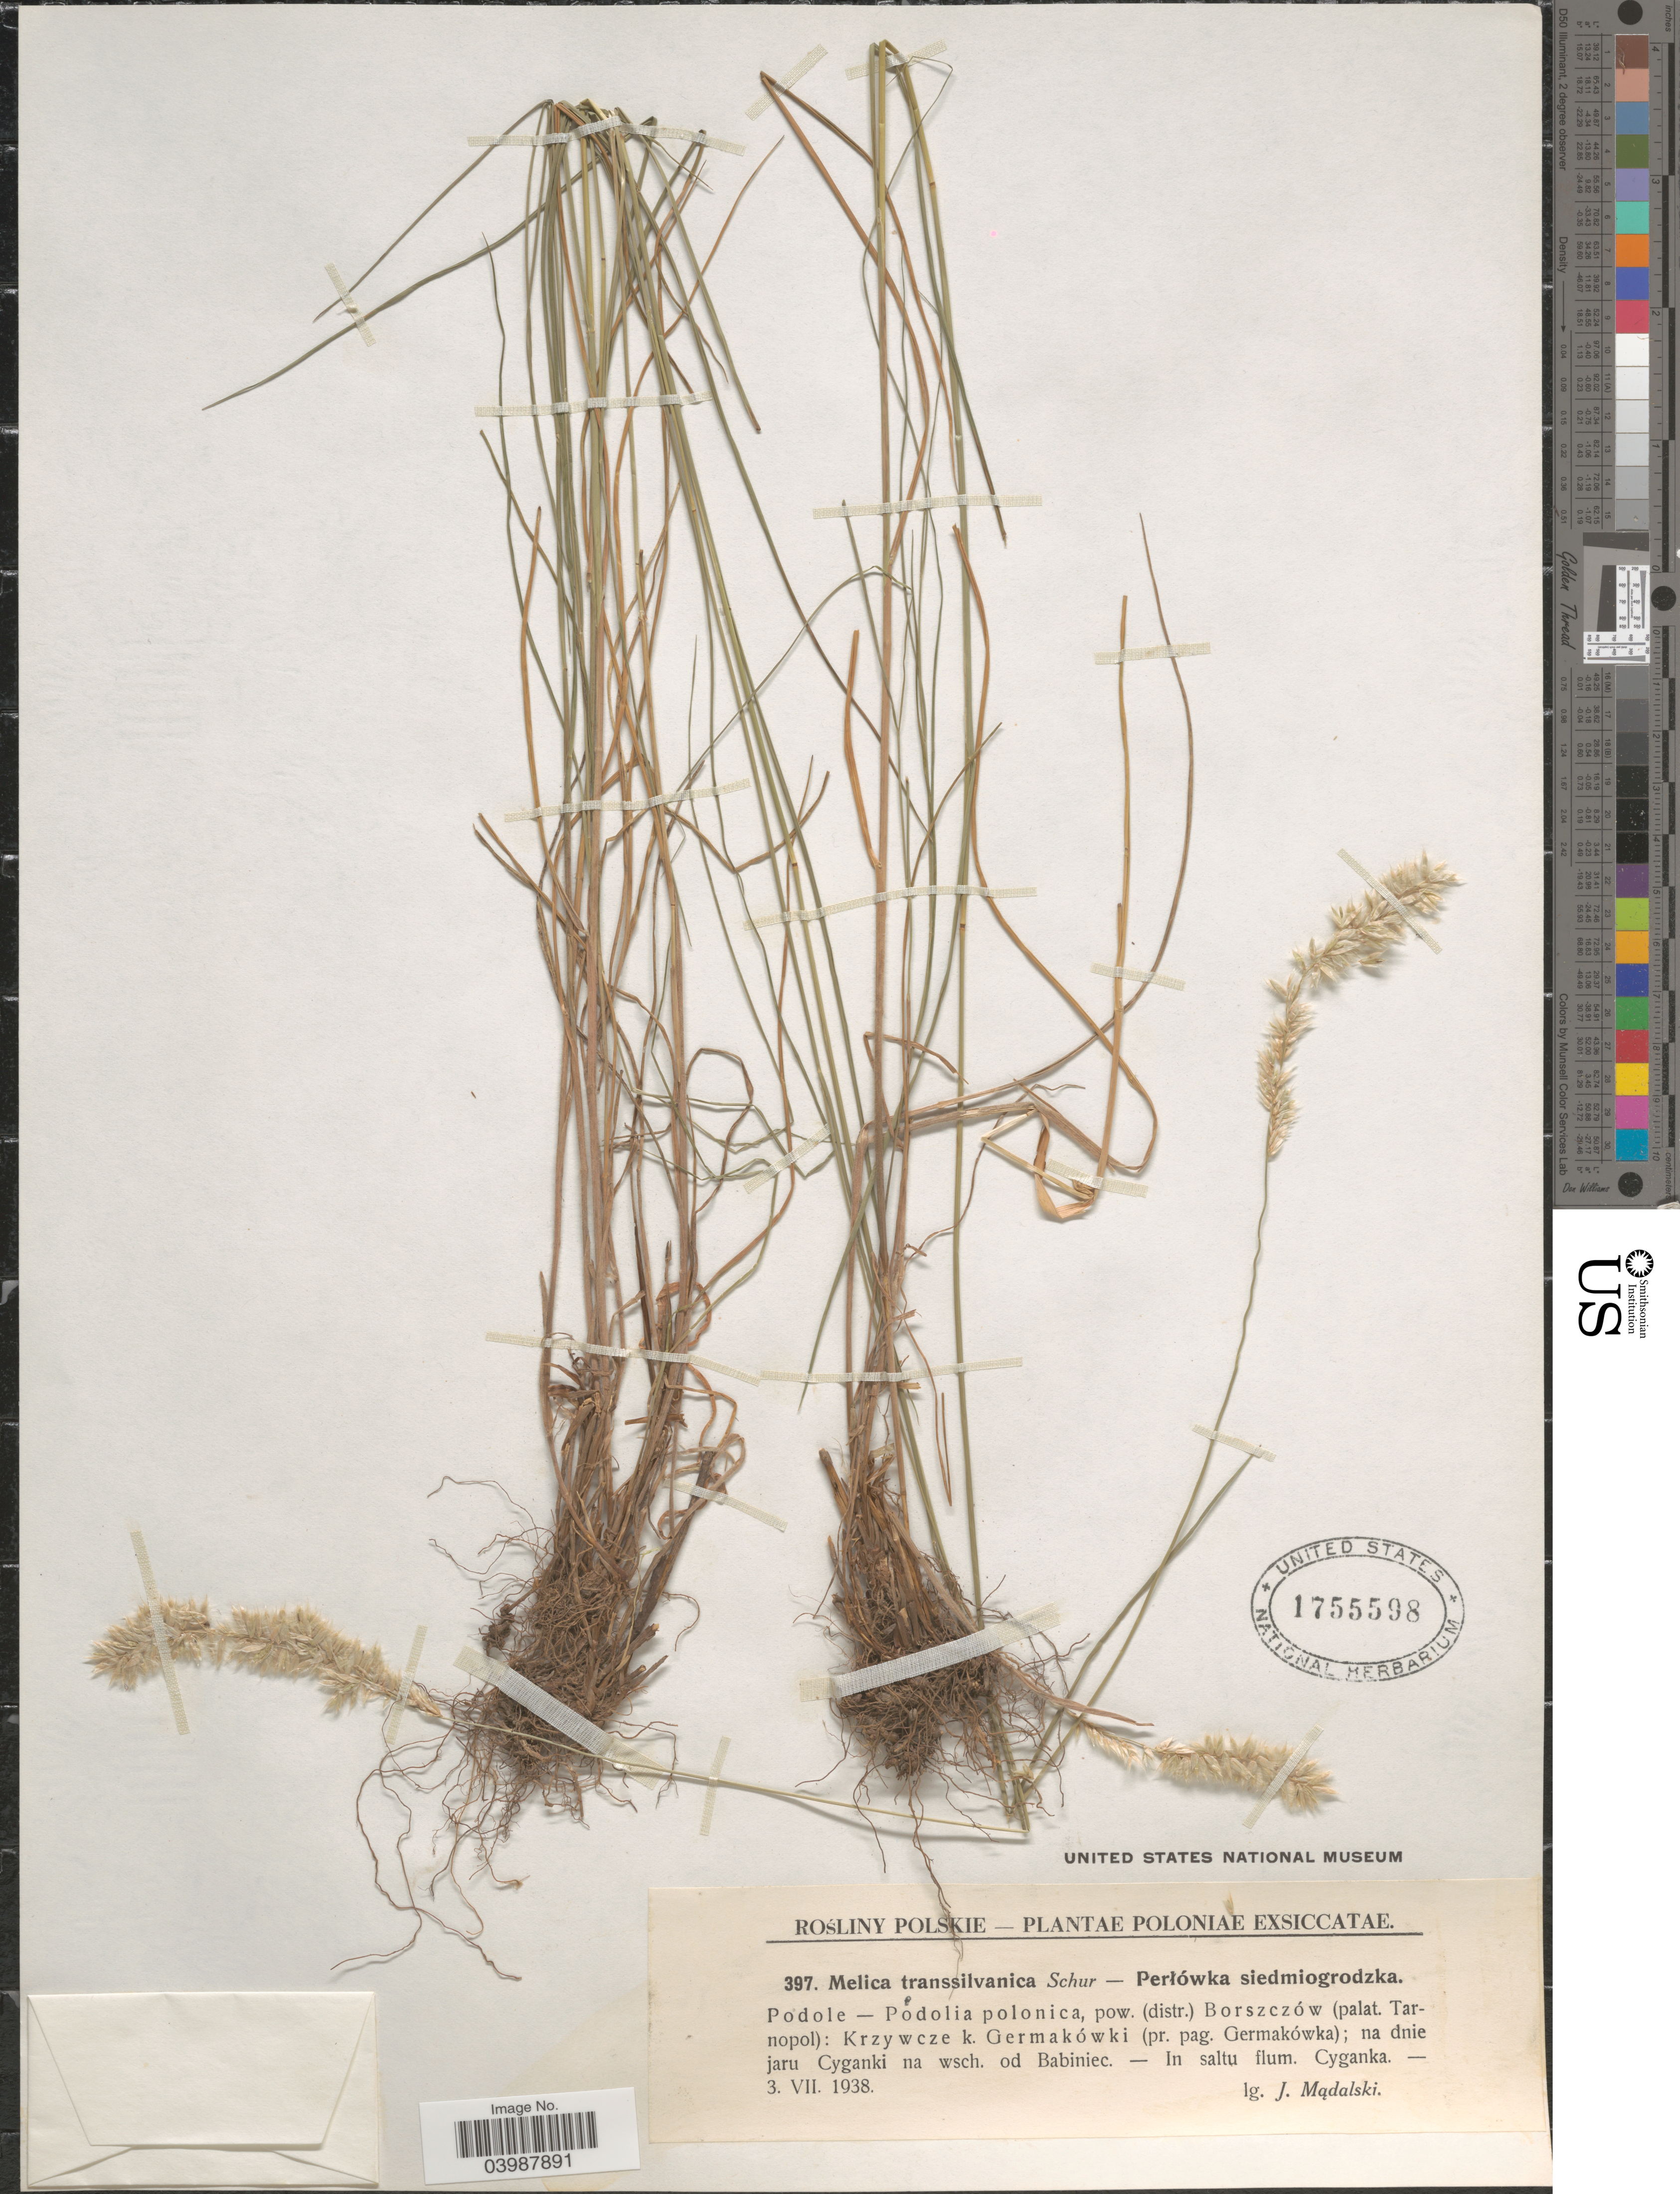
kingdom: Plantae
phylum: Tracheophyta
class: Liliopsida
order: Poales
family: Poaceae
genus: Melica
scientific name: Melica transsilvanica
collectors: J. Madalski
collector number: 397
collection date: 1938-07-03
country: Poland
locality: Poloniae. Podole - Podolia polonica, pow. (distr.) Borszczów. (palat. Tarnopol): Krzywcze k. Germakówki (pr. pag. Germakówka); na dnie jaru Cyganki na wsch. od Babiniec.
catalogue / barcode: US 1755598